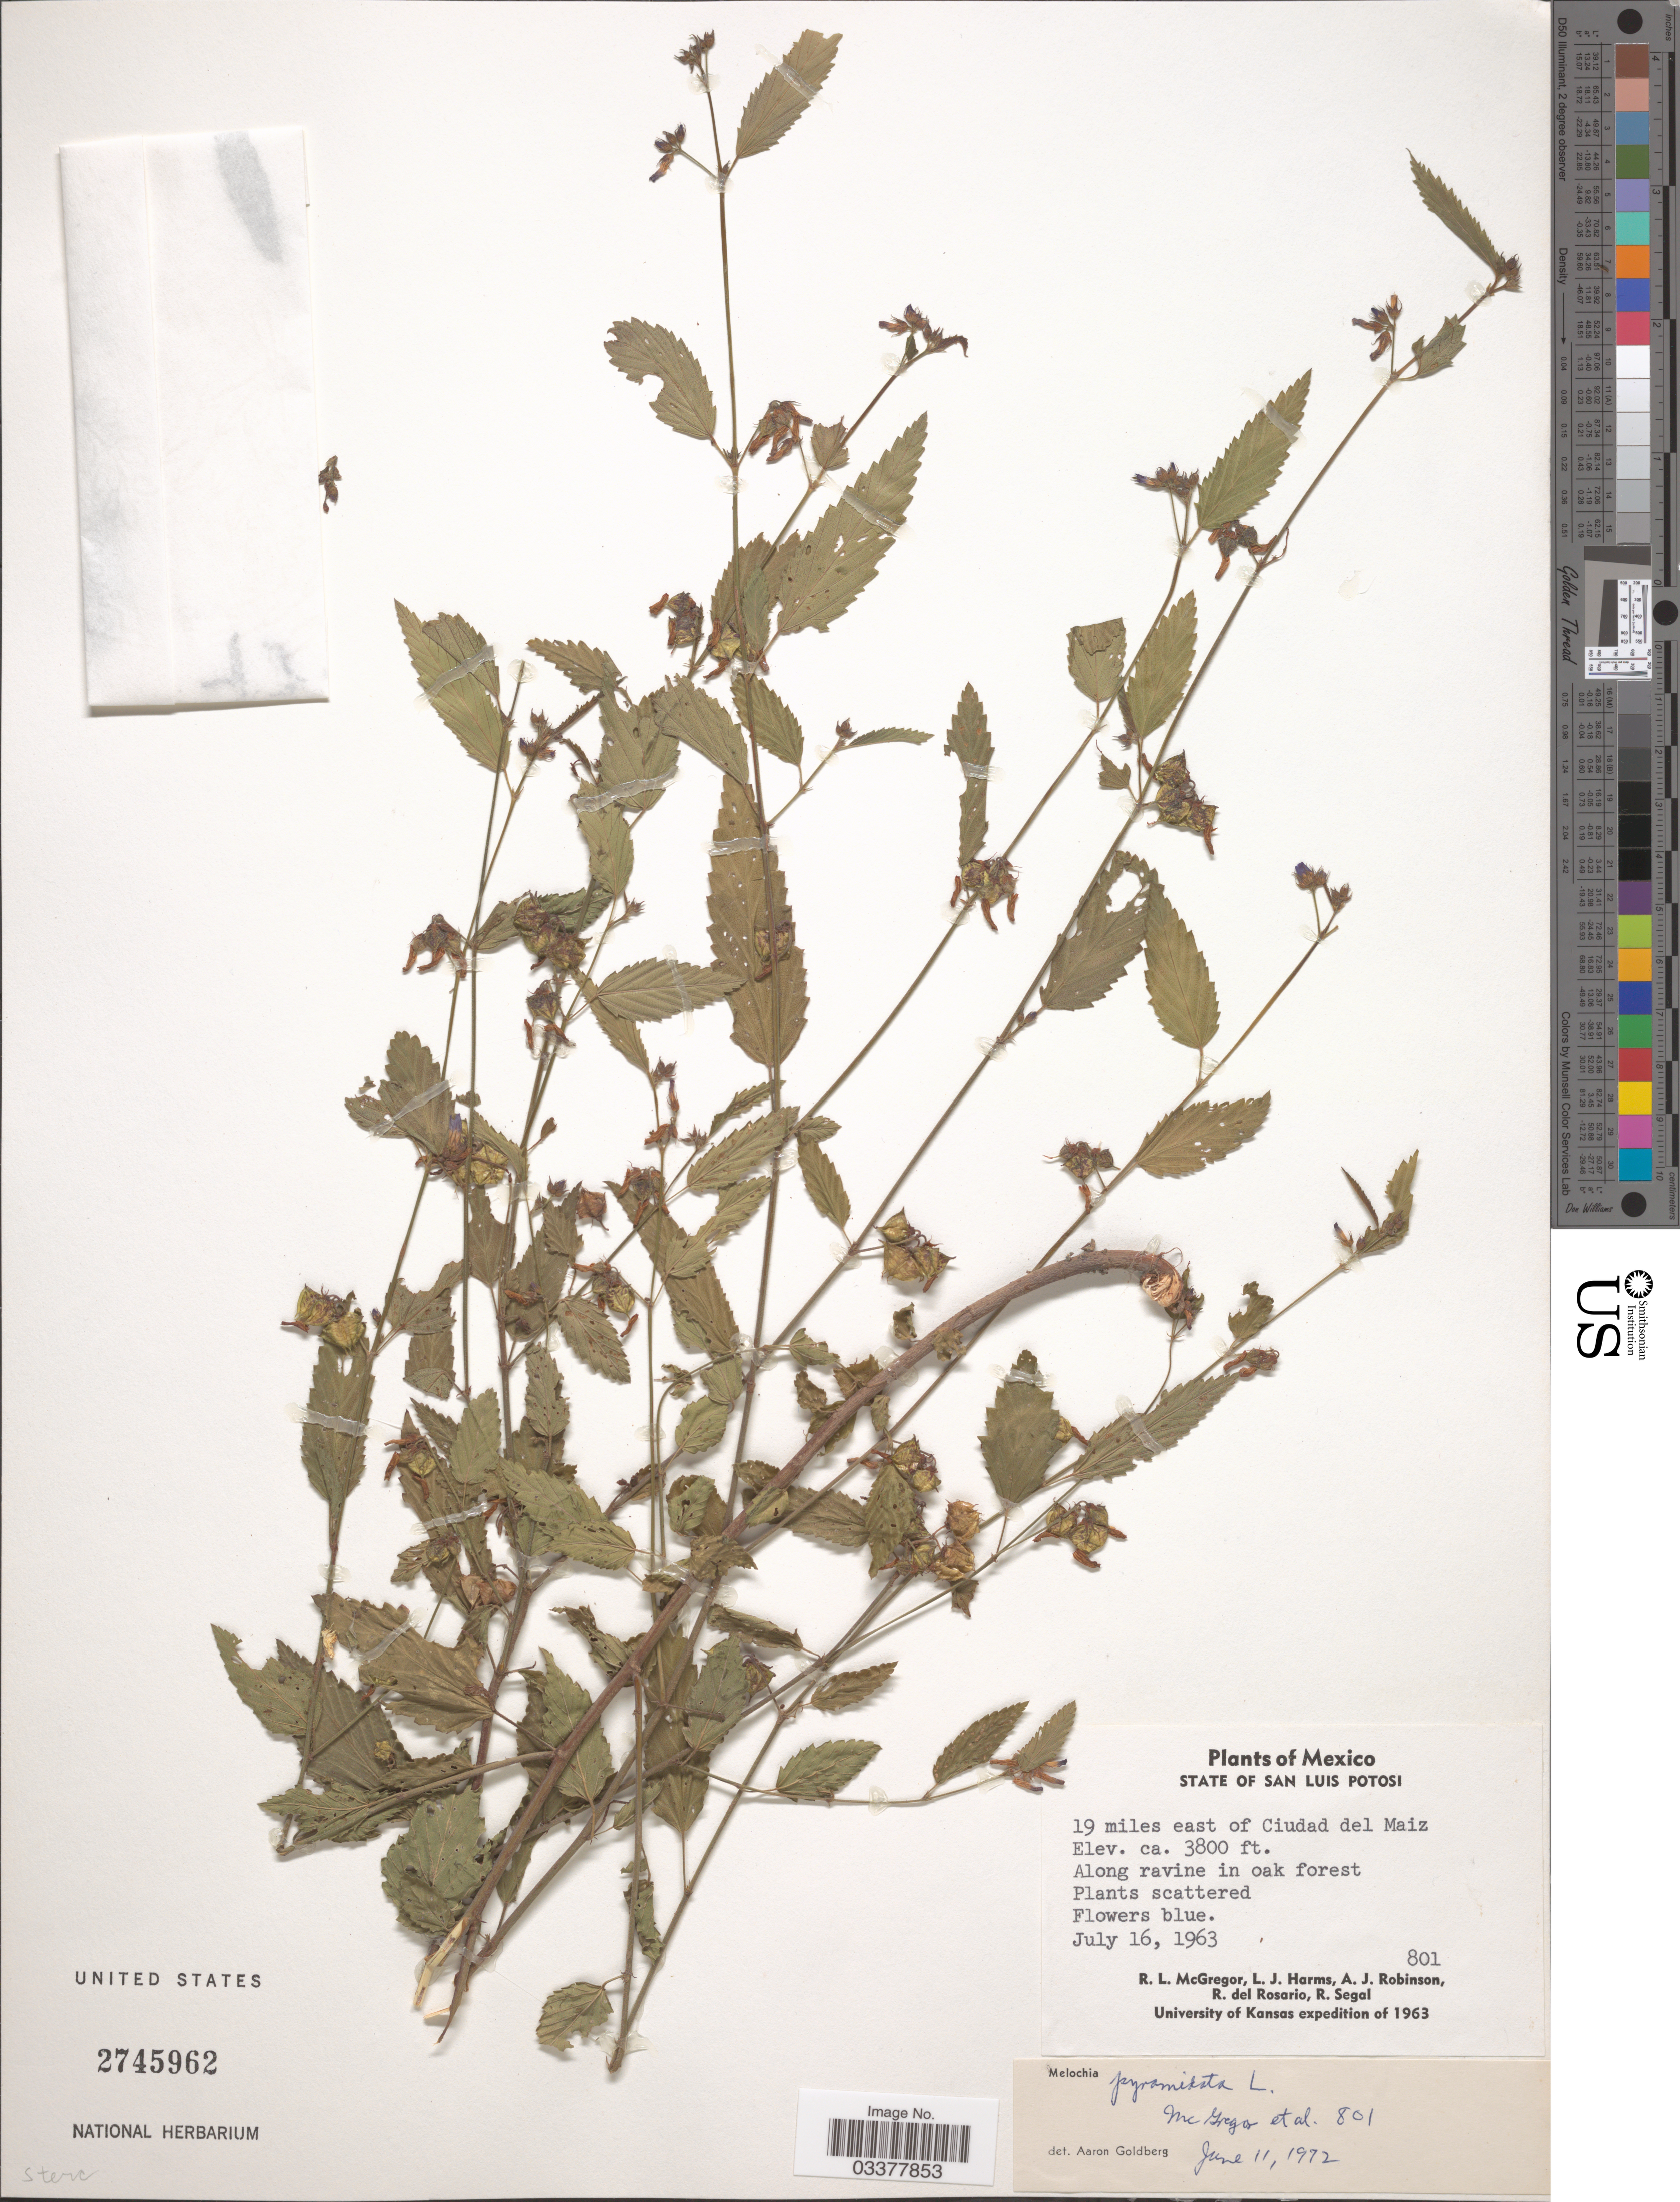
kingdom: Plantae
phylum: Tracheophyta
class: Magnoliopsida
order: Malvales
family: Malvaceae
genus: Melochia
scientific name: Melochia pyramidata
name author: L.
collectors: R. McGregor, L. Harms, A. J. Robinson, R. del Rosario & R. Segal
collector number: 801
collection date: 1963-07-16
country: Mexico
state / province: San Luis Potosí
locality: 19 miles east of Ciudad del Maiz.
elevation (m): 1158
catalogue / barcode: US 2745962